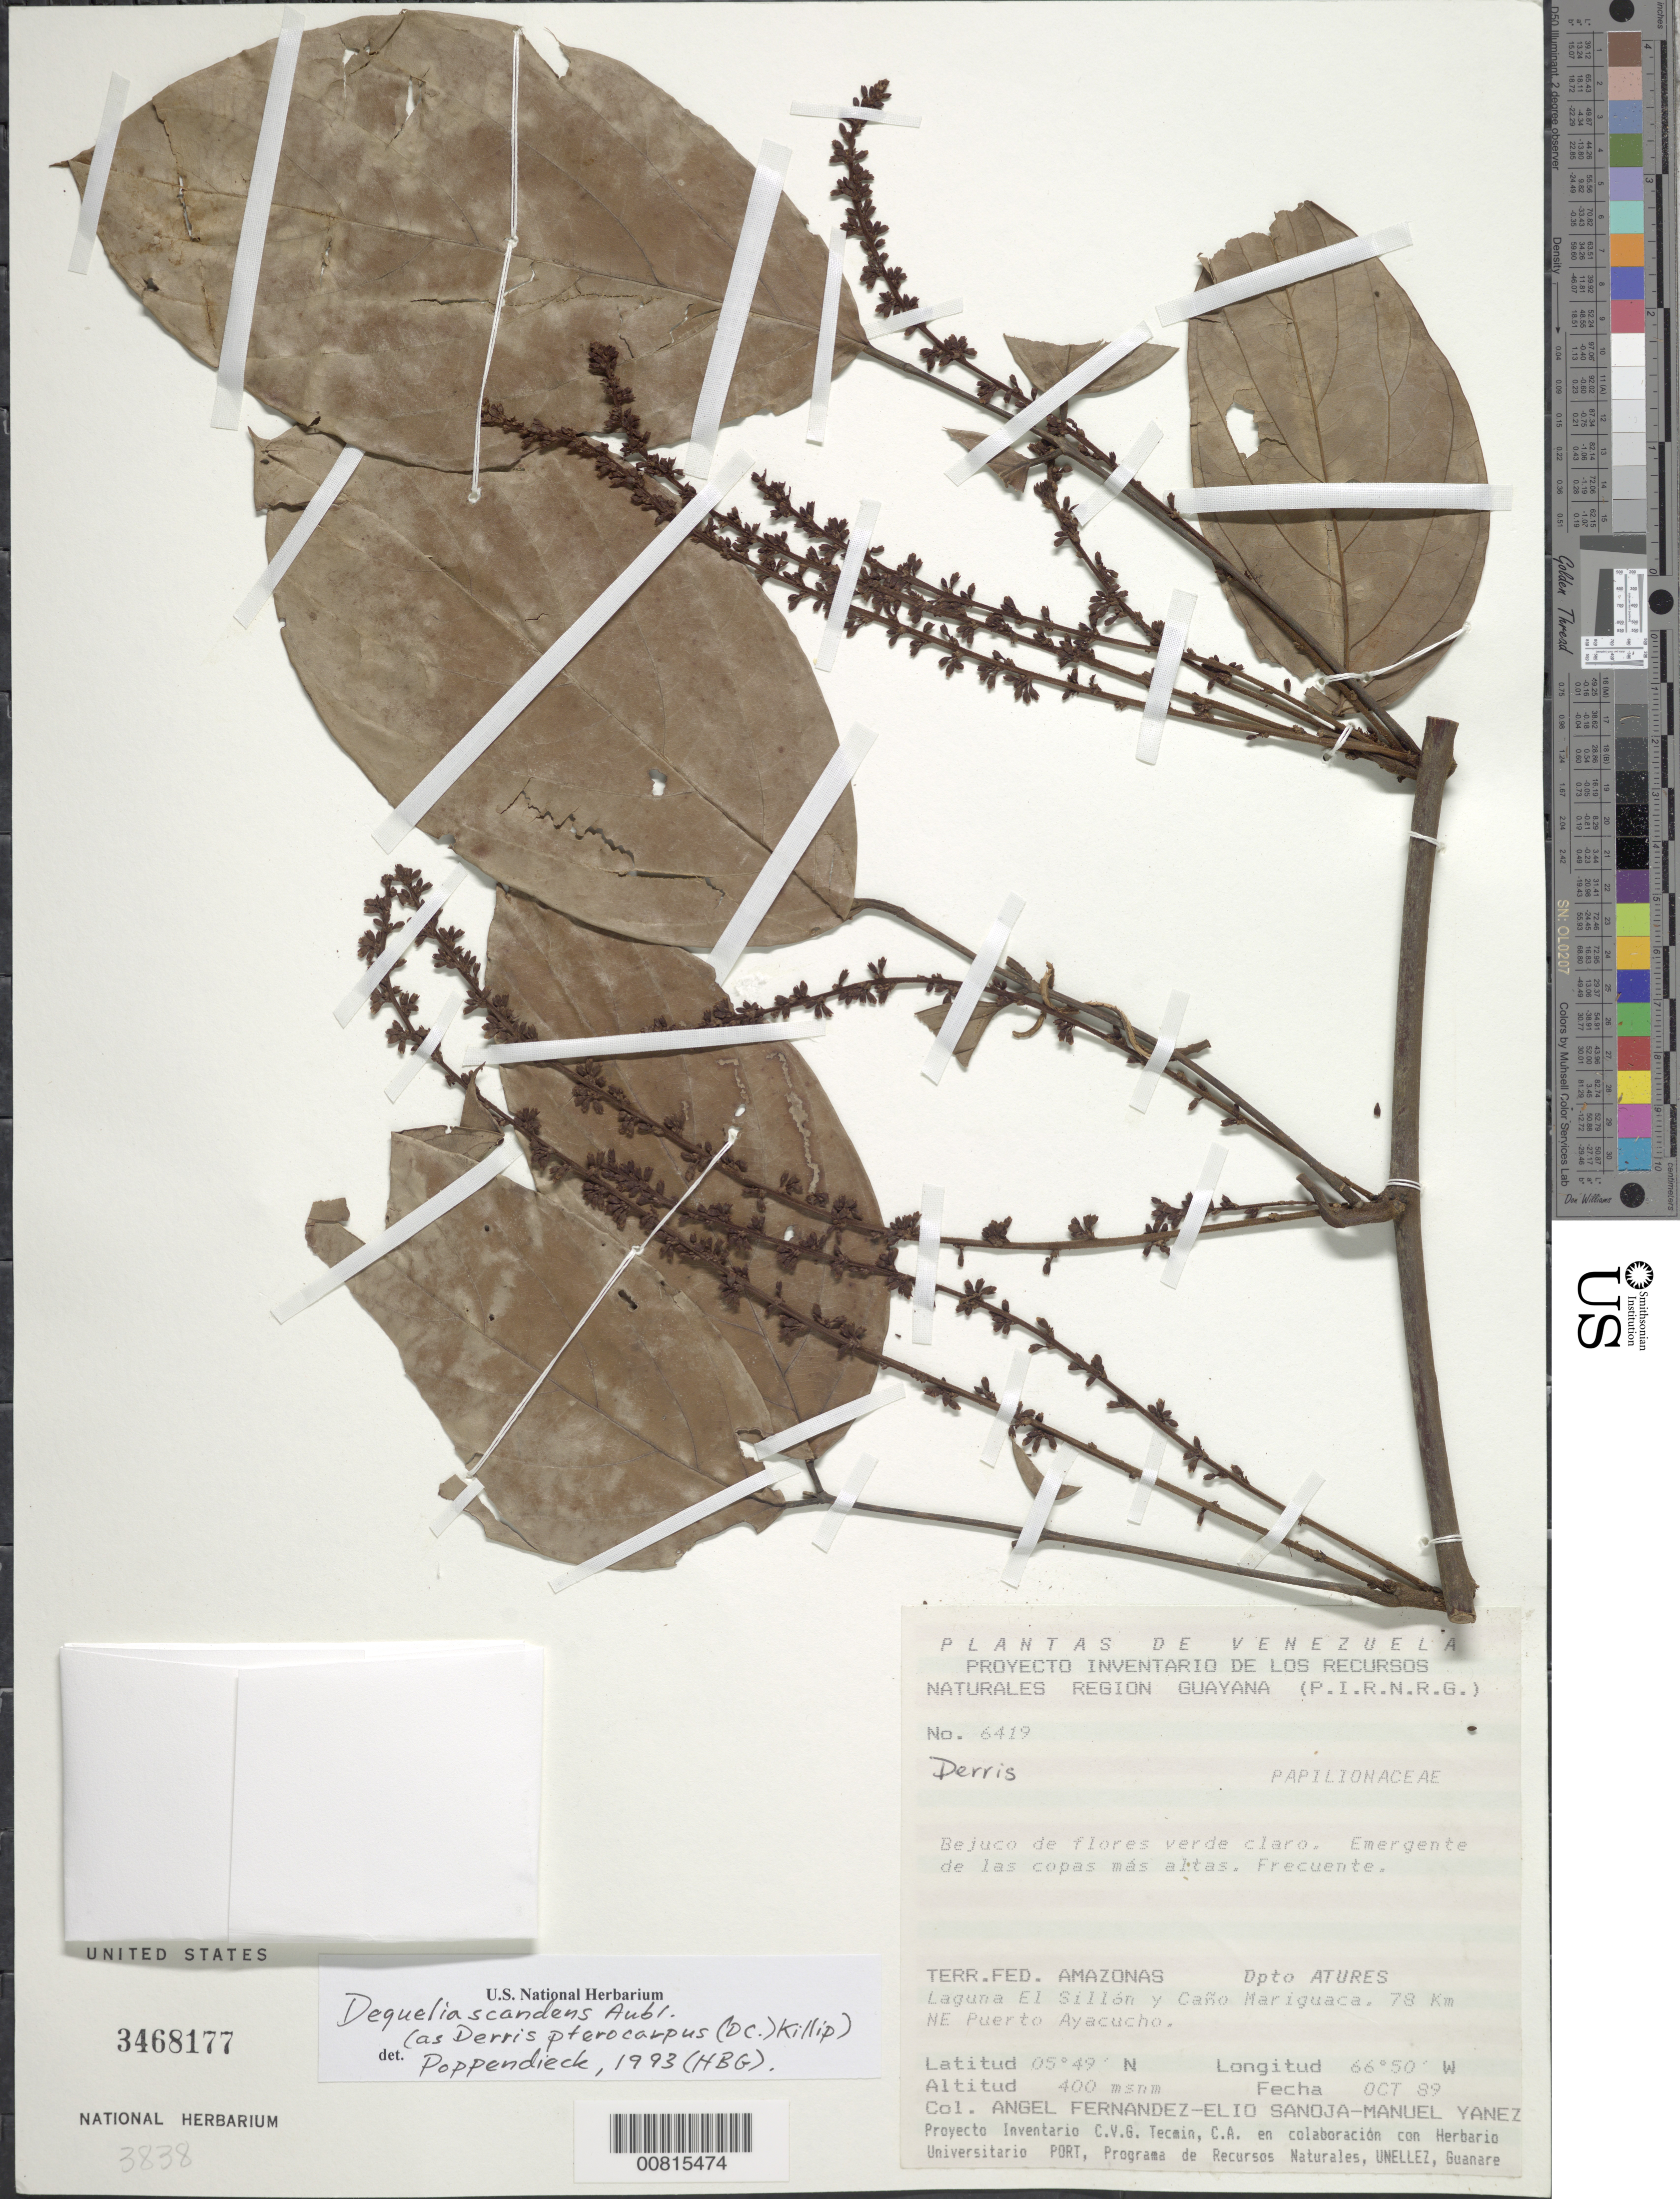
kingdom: Plantae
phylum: Tracheophyta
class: Magnoliopsida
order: Fabales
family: Fabaceae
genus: Deguelia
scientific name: Deguelia scandens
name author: Aubl.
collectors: A. Fernández, E. Sanoja & M. Yanez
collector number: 6419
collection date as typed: Oct-89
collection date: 1989-10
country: Venezuela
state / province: Amazonas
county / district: Atures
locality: Laguna el Sillón y Caño Mariguaca, 78 km NE Puerto Ayacucho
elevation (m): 400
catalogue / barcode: US 3468177